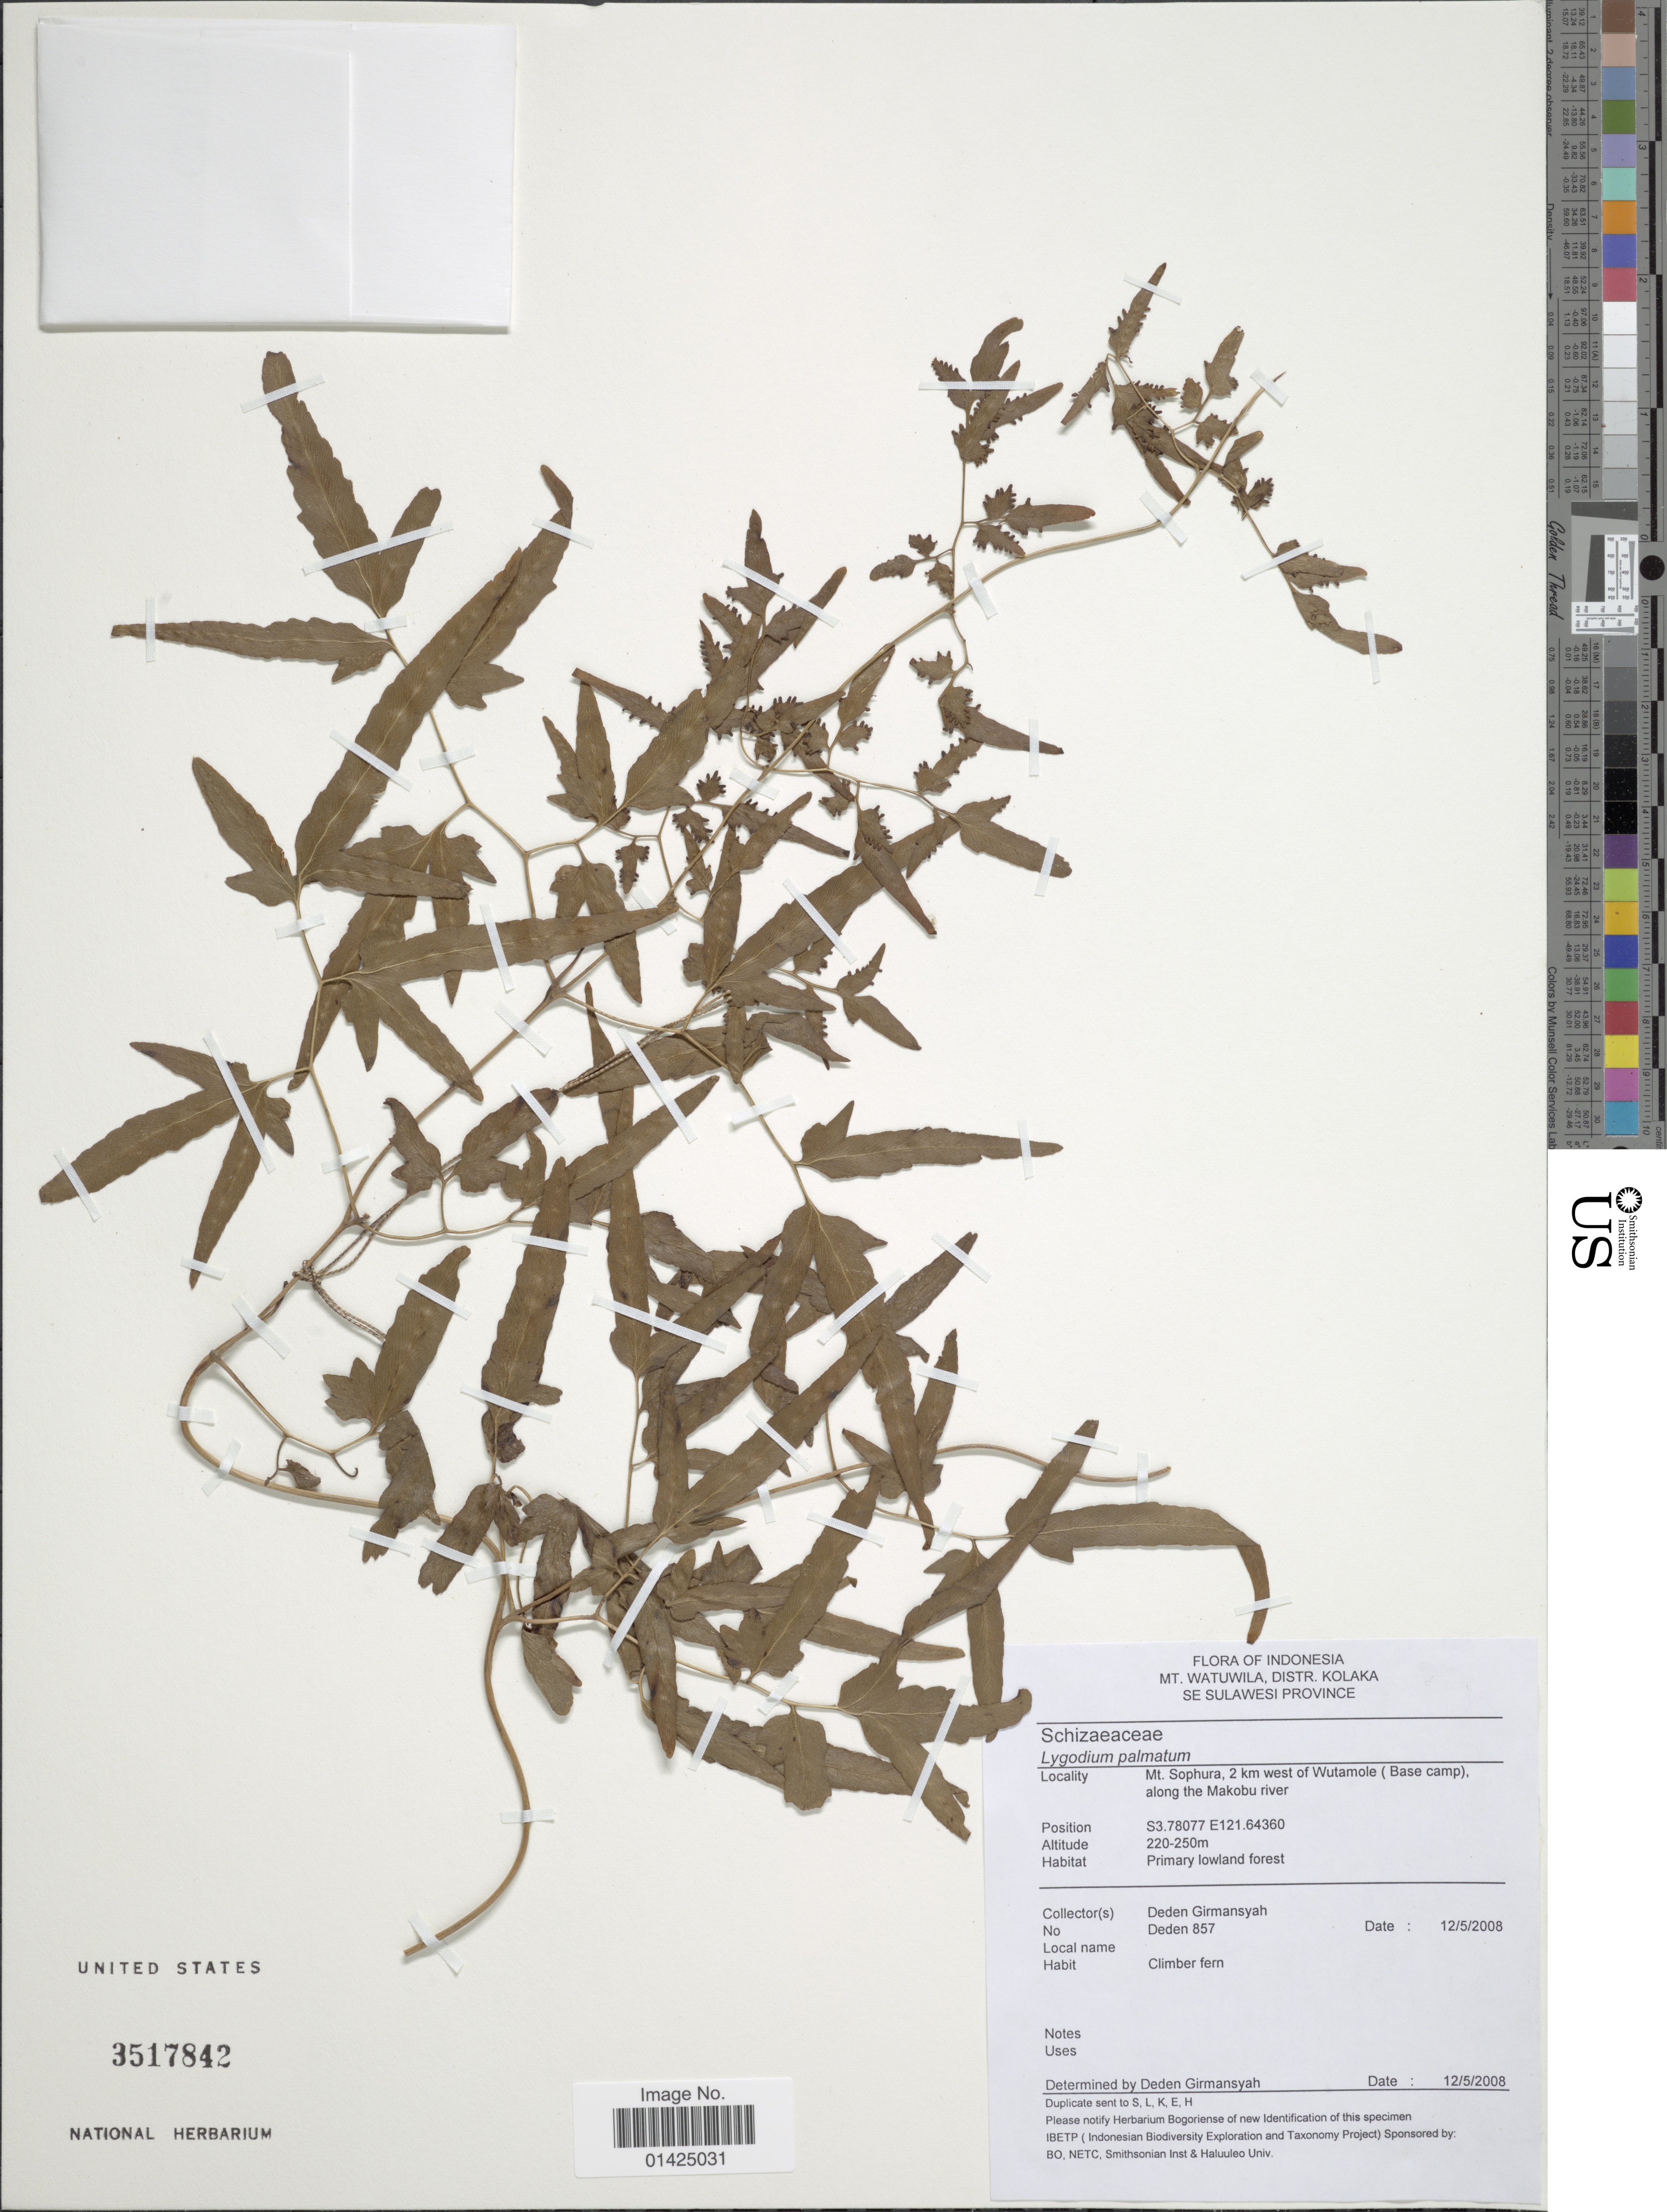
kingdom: Plantae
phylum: Tracheophyta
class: Polypodiopsida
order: Schizaeales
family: Lygodiaceae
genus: Lygodium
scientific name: Lygodium sp.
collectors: D. Girmansyah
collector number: Deden 857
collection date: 2008-05-12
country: Indonesia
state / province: Sulawesi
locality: Mt. Sophura. 2 km west of Wutamole ( Base camp), along the Makobu river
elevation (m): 220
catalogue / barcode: US 3517842